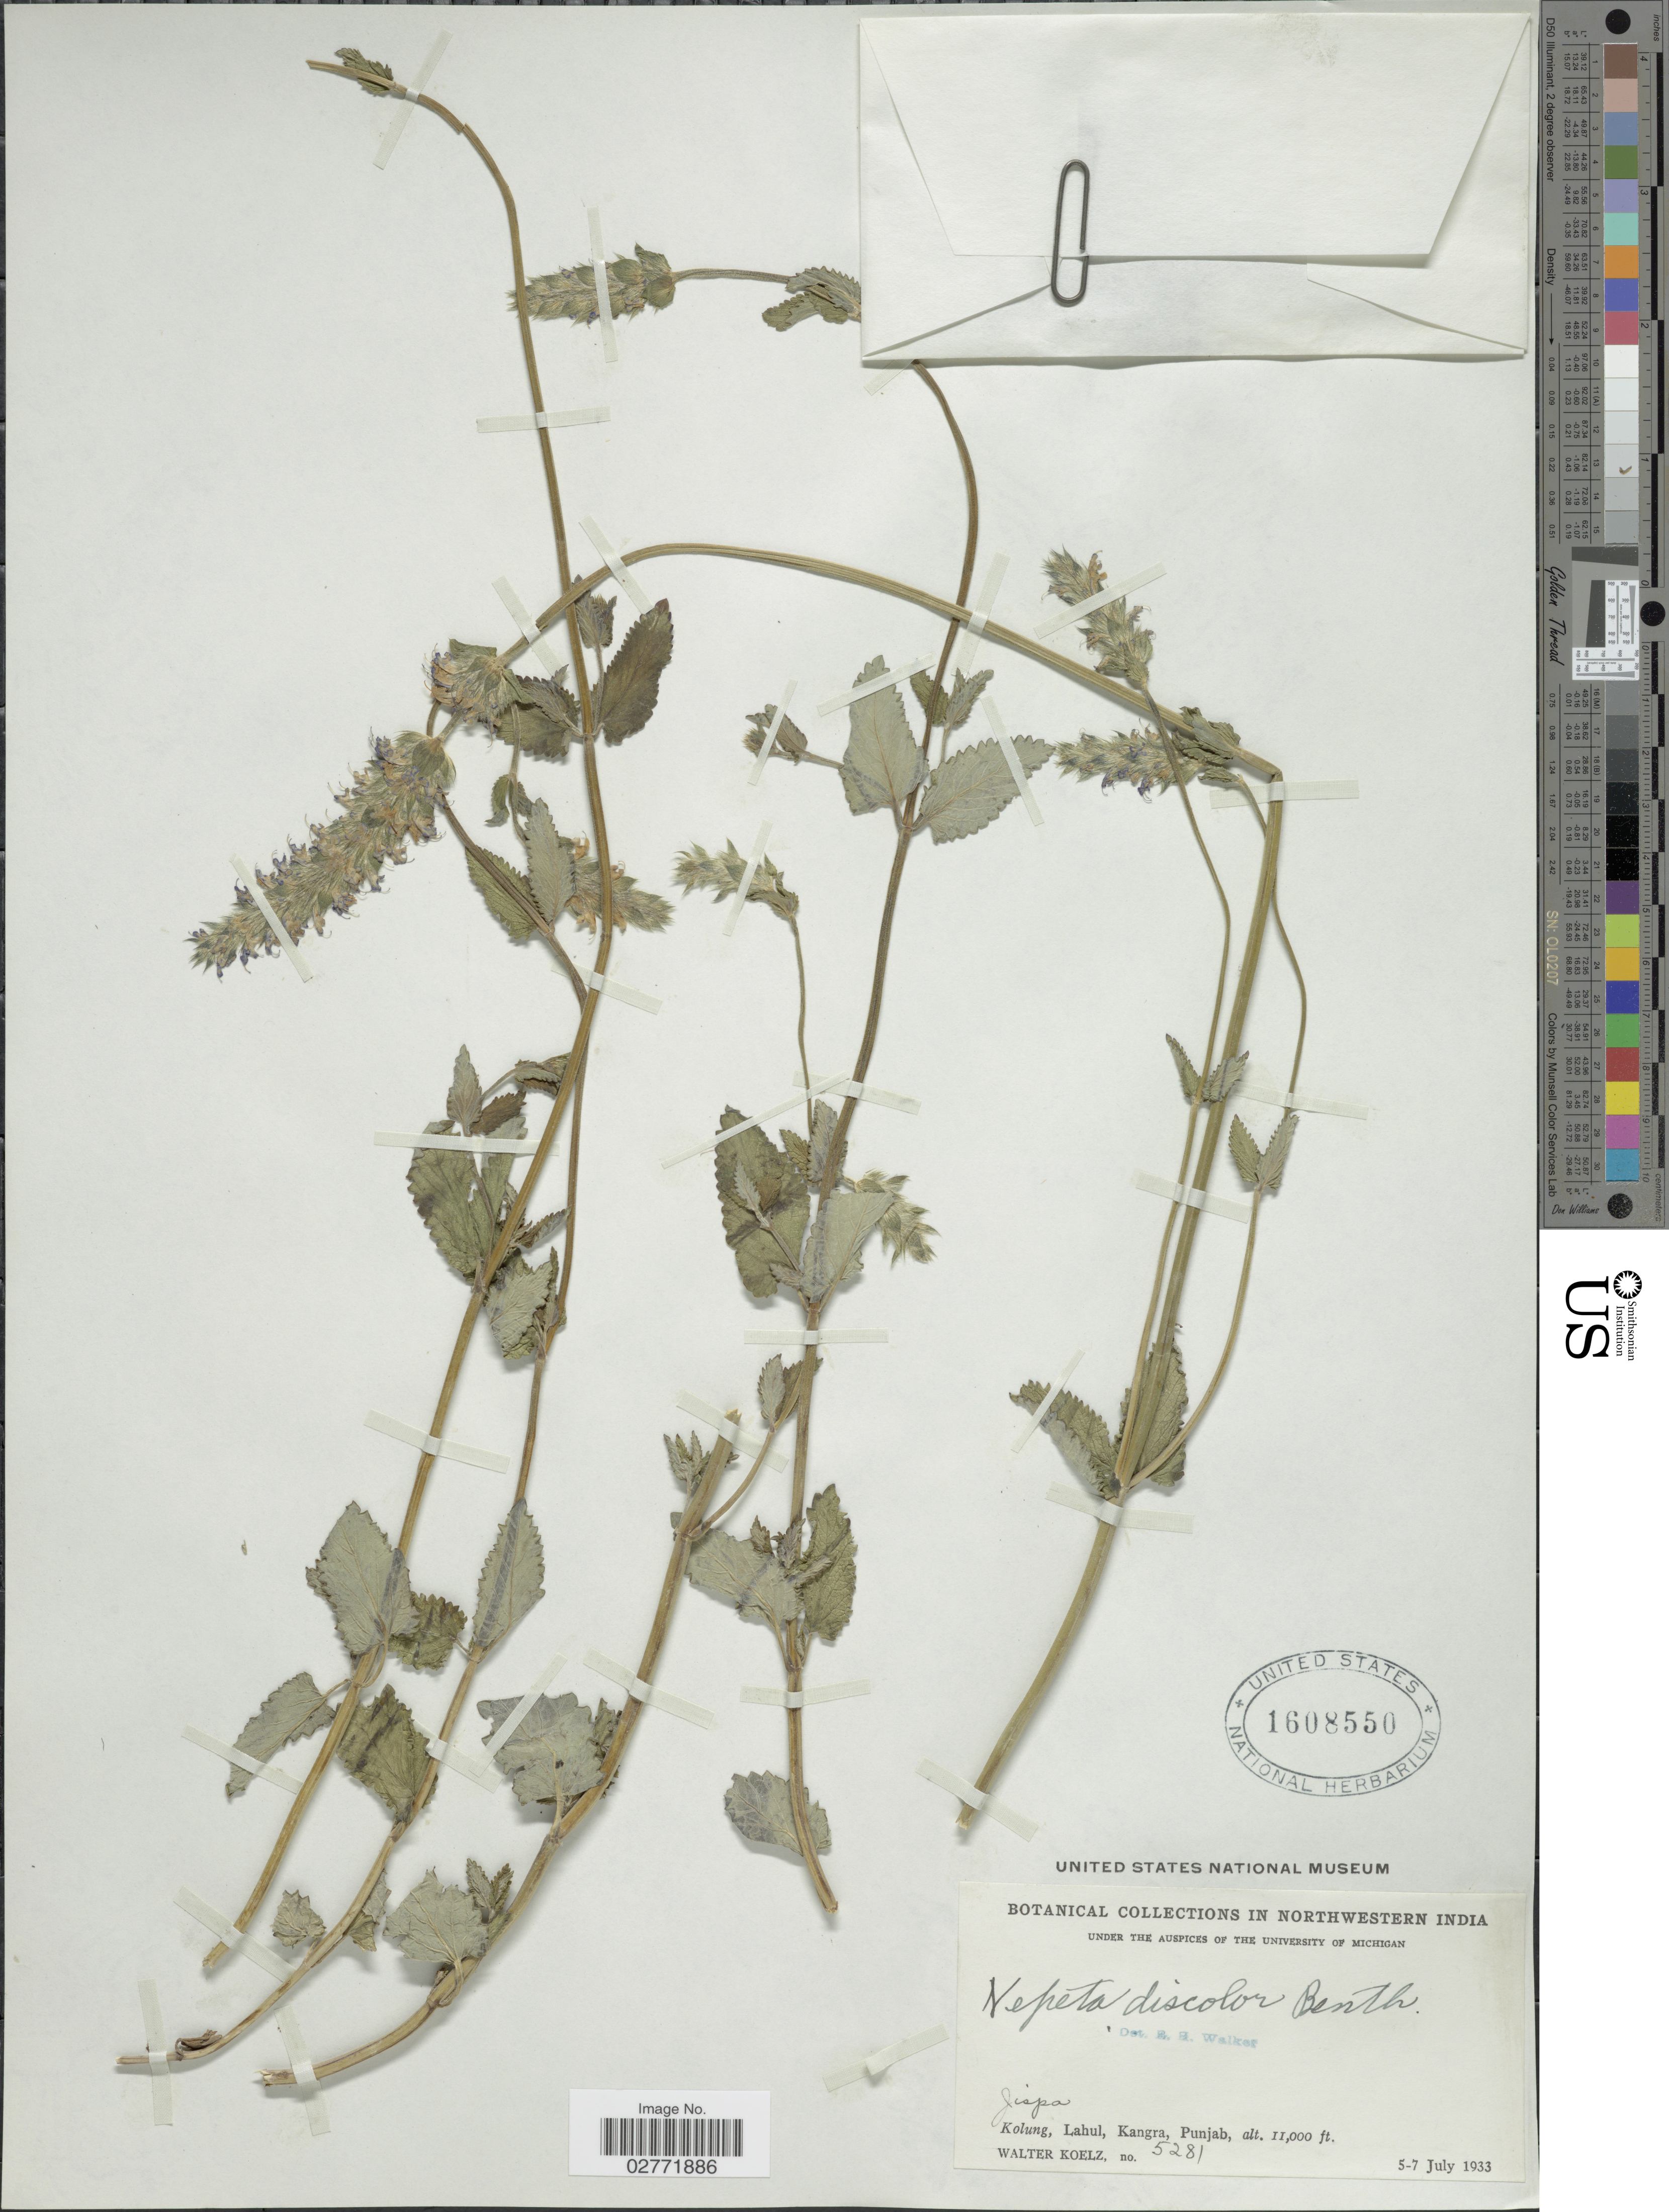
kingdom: Plantae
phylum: Tracheophyta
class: Magnoliopsida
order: Lamiales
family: Lamiaceae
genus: Nepeta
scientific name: Nepeta discolor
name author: Royle ex Benth.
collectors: W. N. Koelz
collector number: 5281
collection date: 1933-07-05/1933-07-07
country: India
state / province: Punjab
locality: Northwestern India, Jispa, Kolung, Lahul, Kangra, Punjab.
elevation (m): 3353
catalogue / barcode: US 1608550